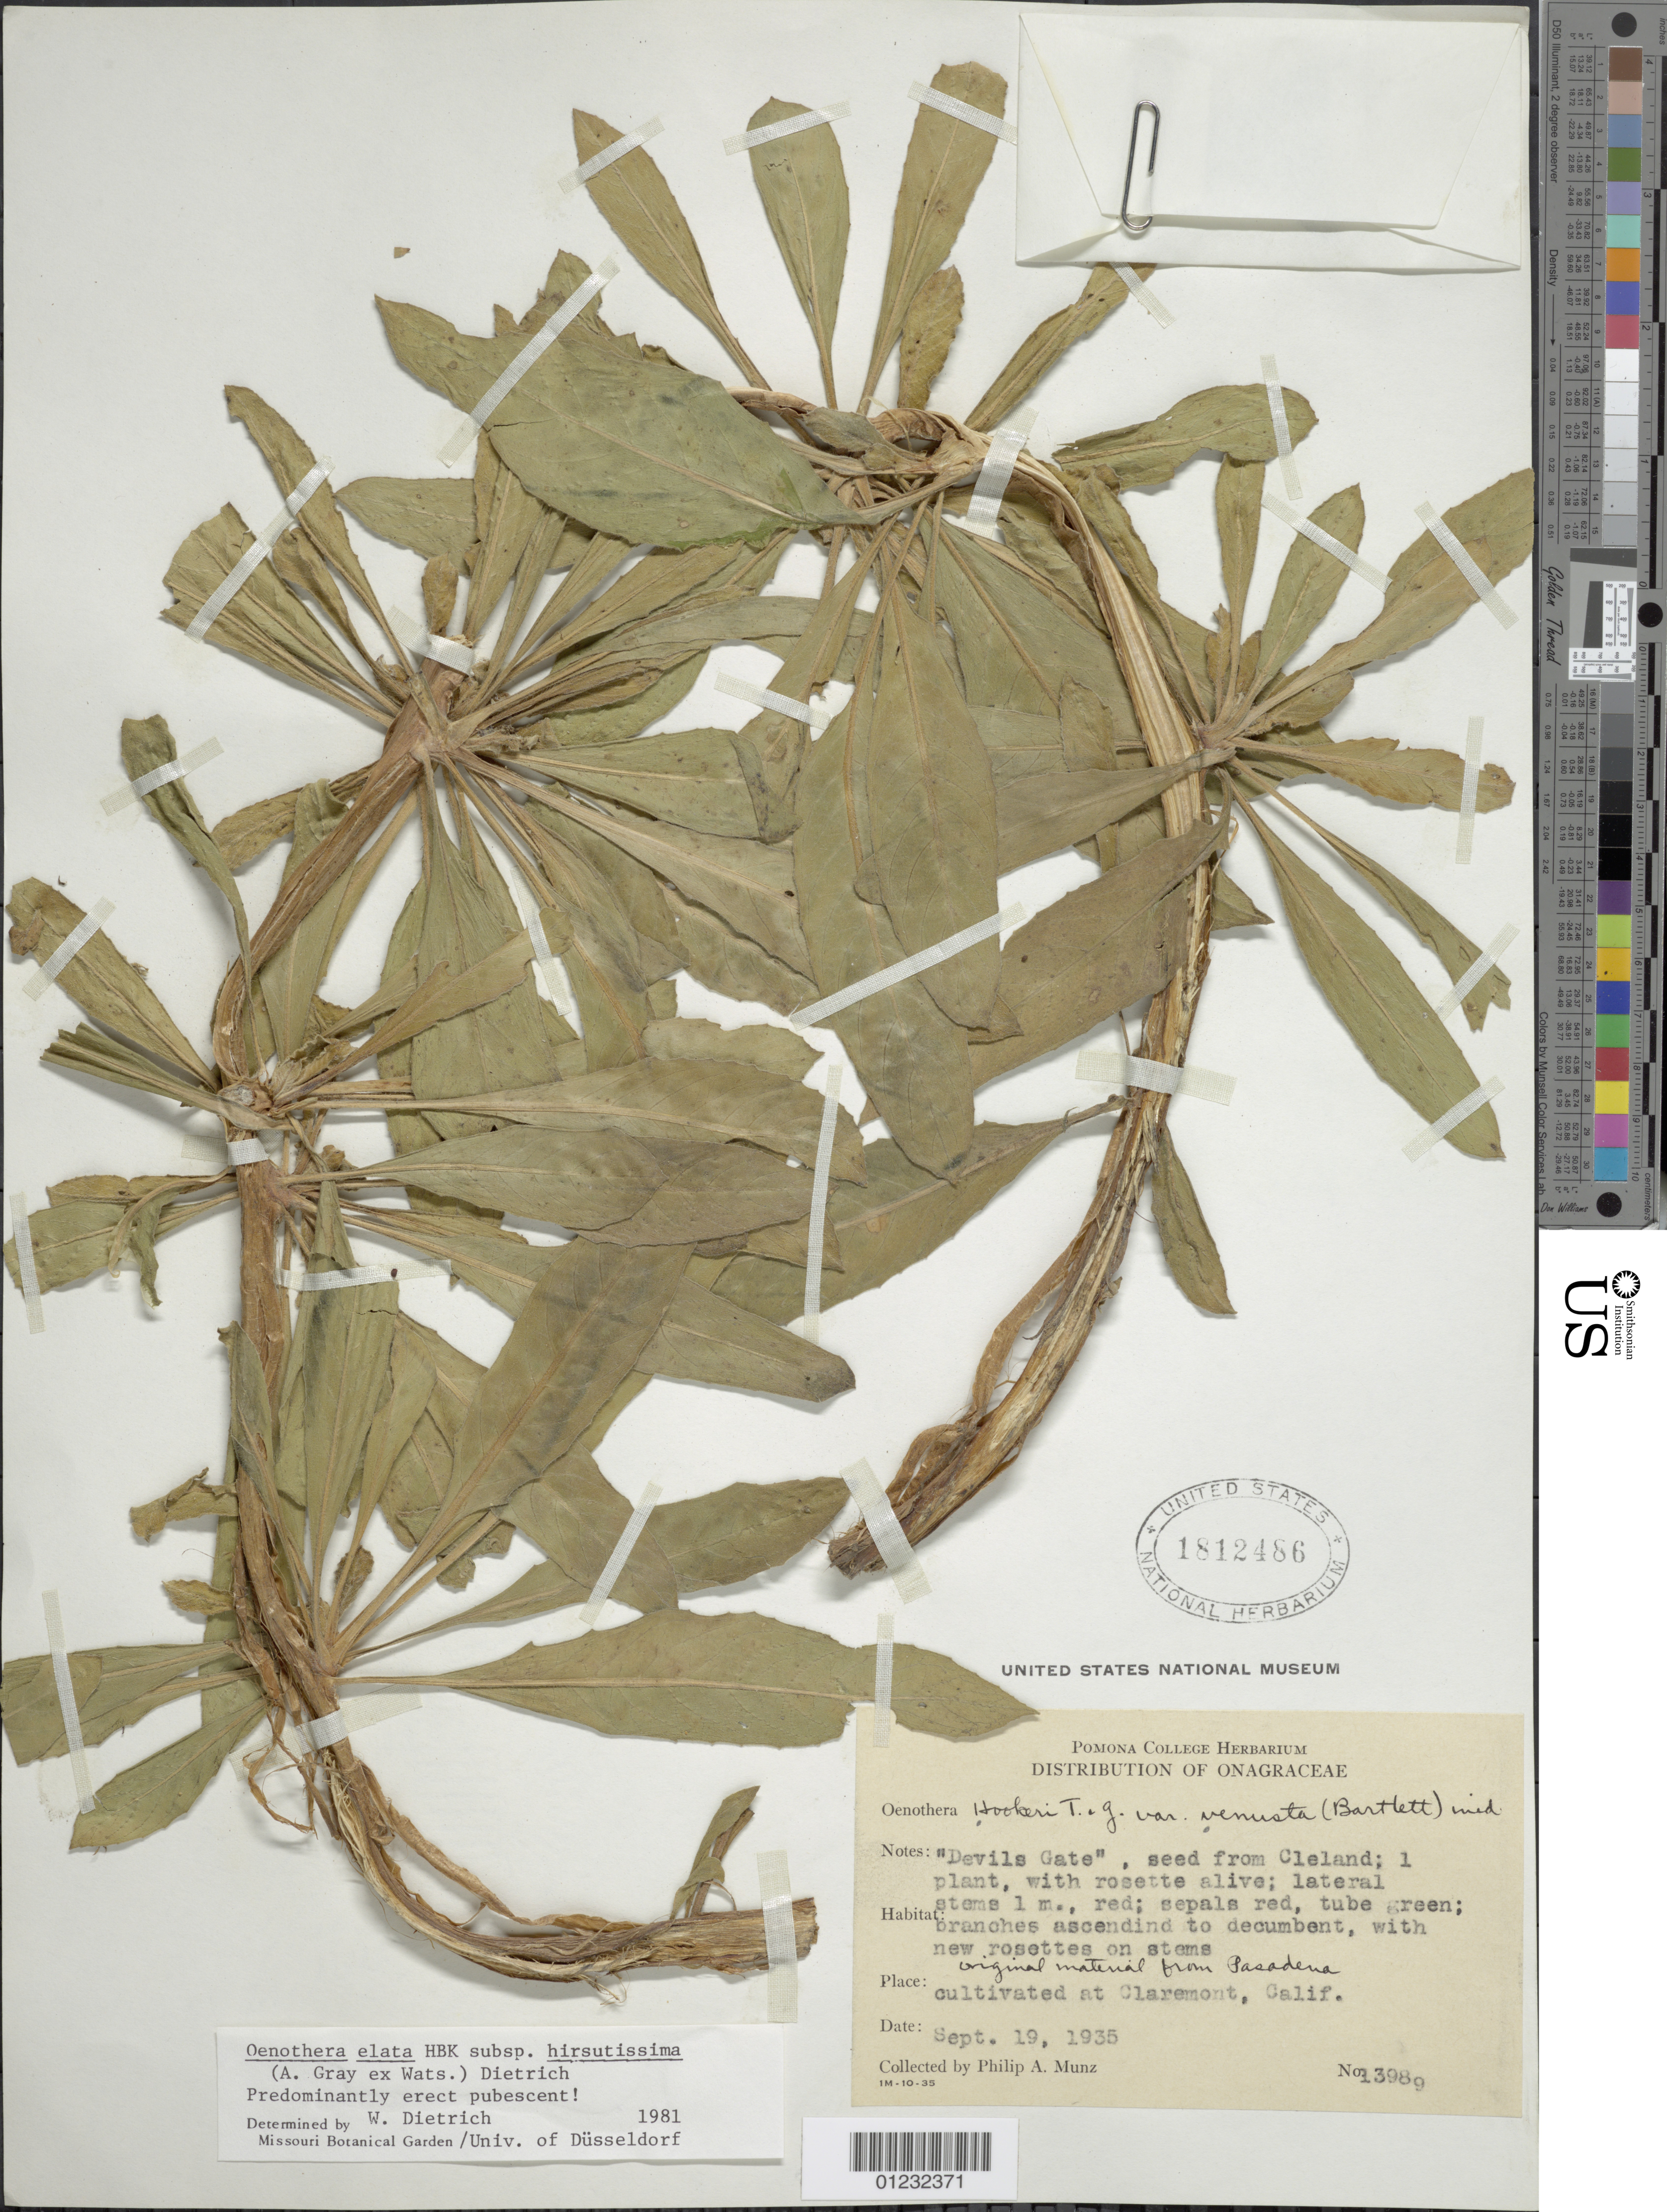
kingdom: Plantae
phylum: Tracheophyta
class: Magnoliopsida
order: Myrtales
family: Onagraceae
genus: Oenothera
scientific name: Oenothera elata subsp. hirsutissima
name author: (A. Gray ex S. Watson) W. Dietr.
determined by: Dietrich, W.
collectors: P. A. Munz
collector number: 13989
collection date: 1935-09-19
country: United States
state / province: California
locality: Claremont.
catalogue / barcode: US 1812486